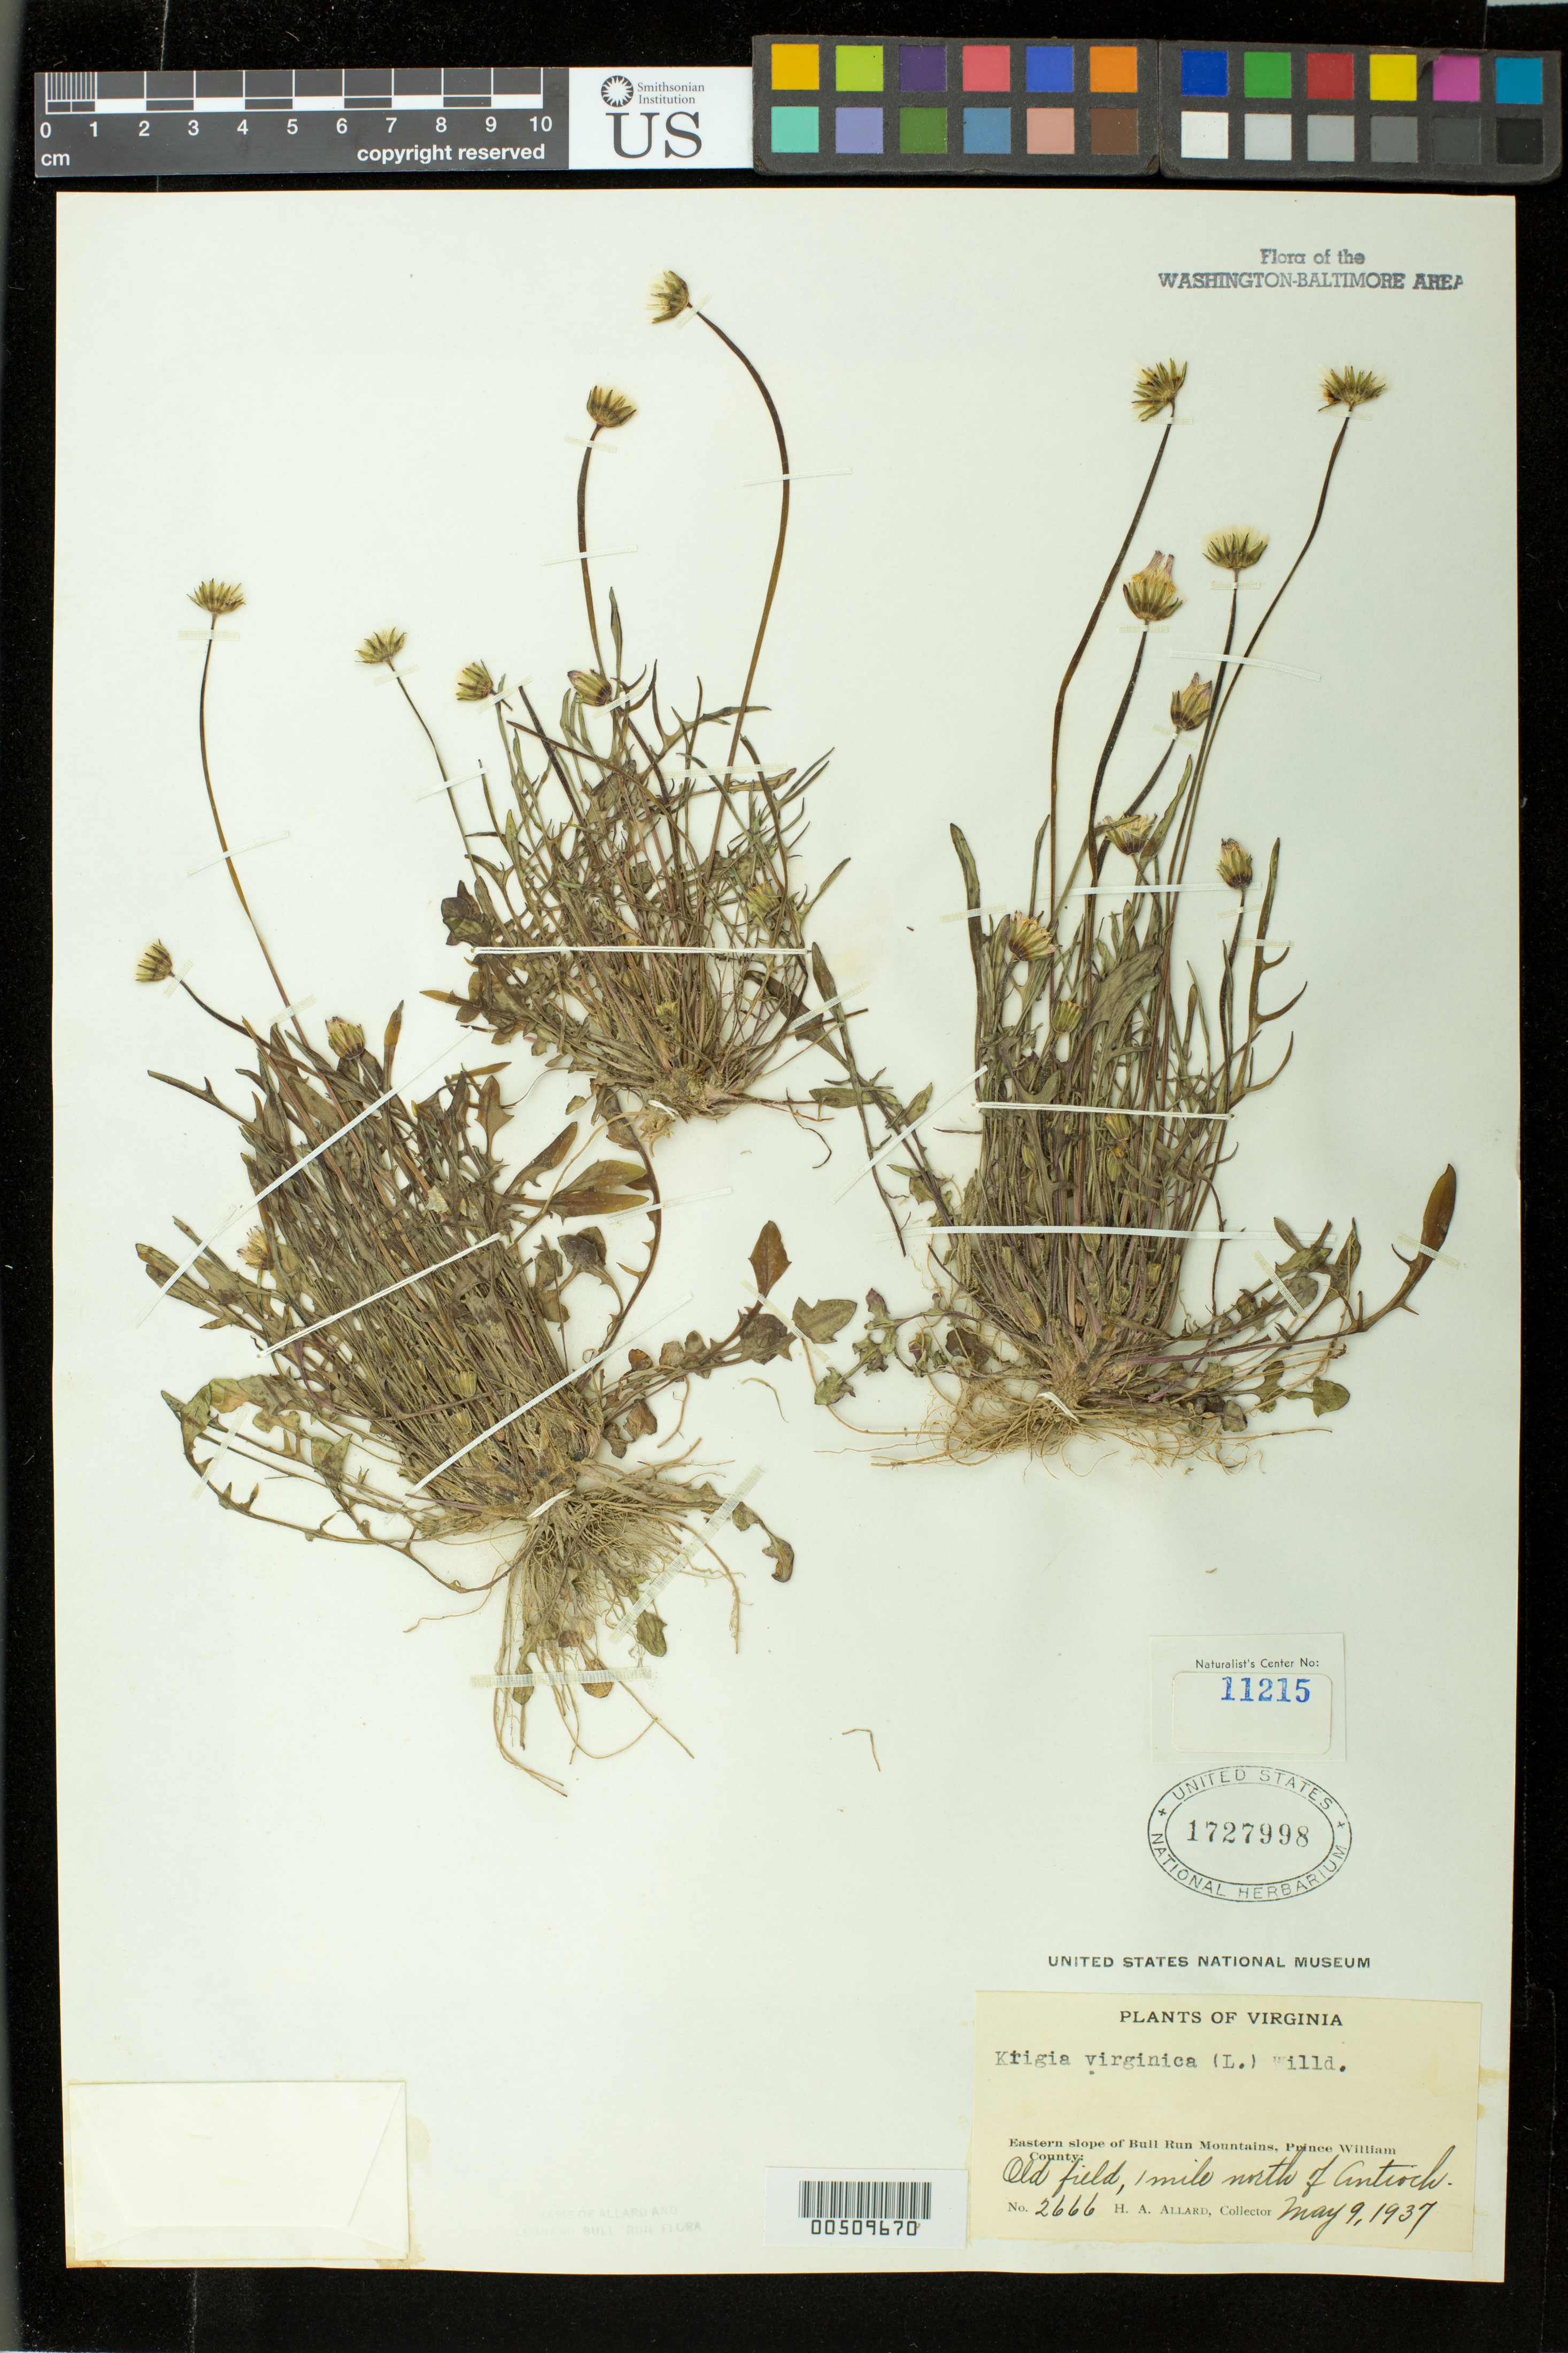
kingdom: Plantae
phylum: Tracheophyta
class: Magnoliopsida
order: Asterales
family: Asteraceae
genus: Krigia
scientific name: Krigia virginica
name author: (L.) Willd.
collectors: H. A. Allard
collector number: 2666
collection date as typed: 09 May 1937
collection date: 1937-05-09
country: United States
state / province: Virginia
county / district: Prince William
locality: Bull Run Mts., 1 mi. N of Antioch Bull Run Mts.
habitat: old field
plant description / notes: Specimens returned from Naturalist Center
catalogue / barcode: US 1727998